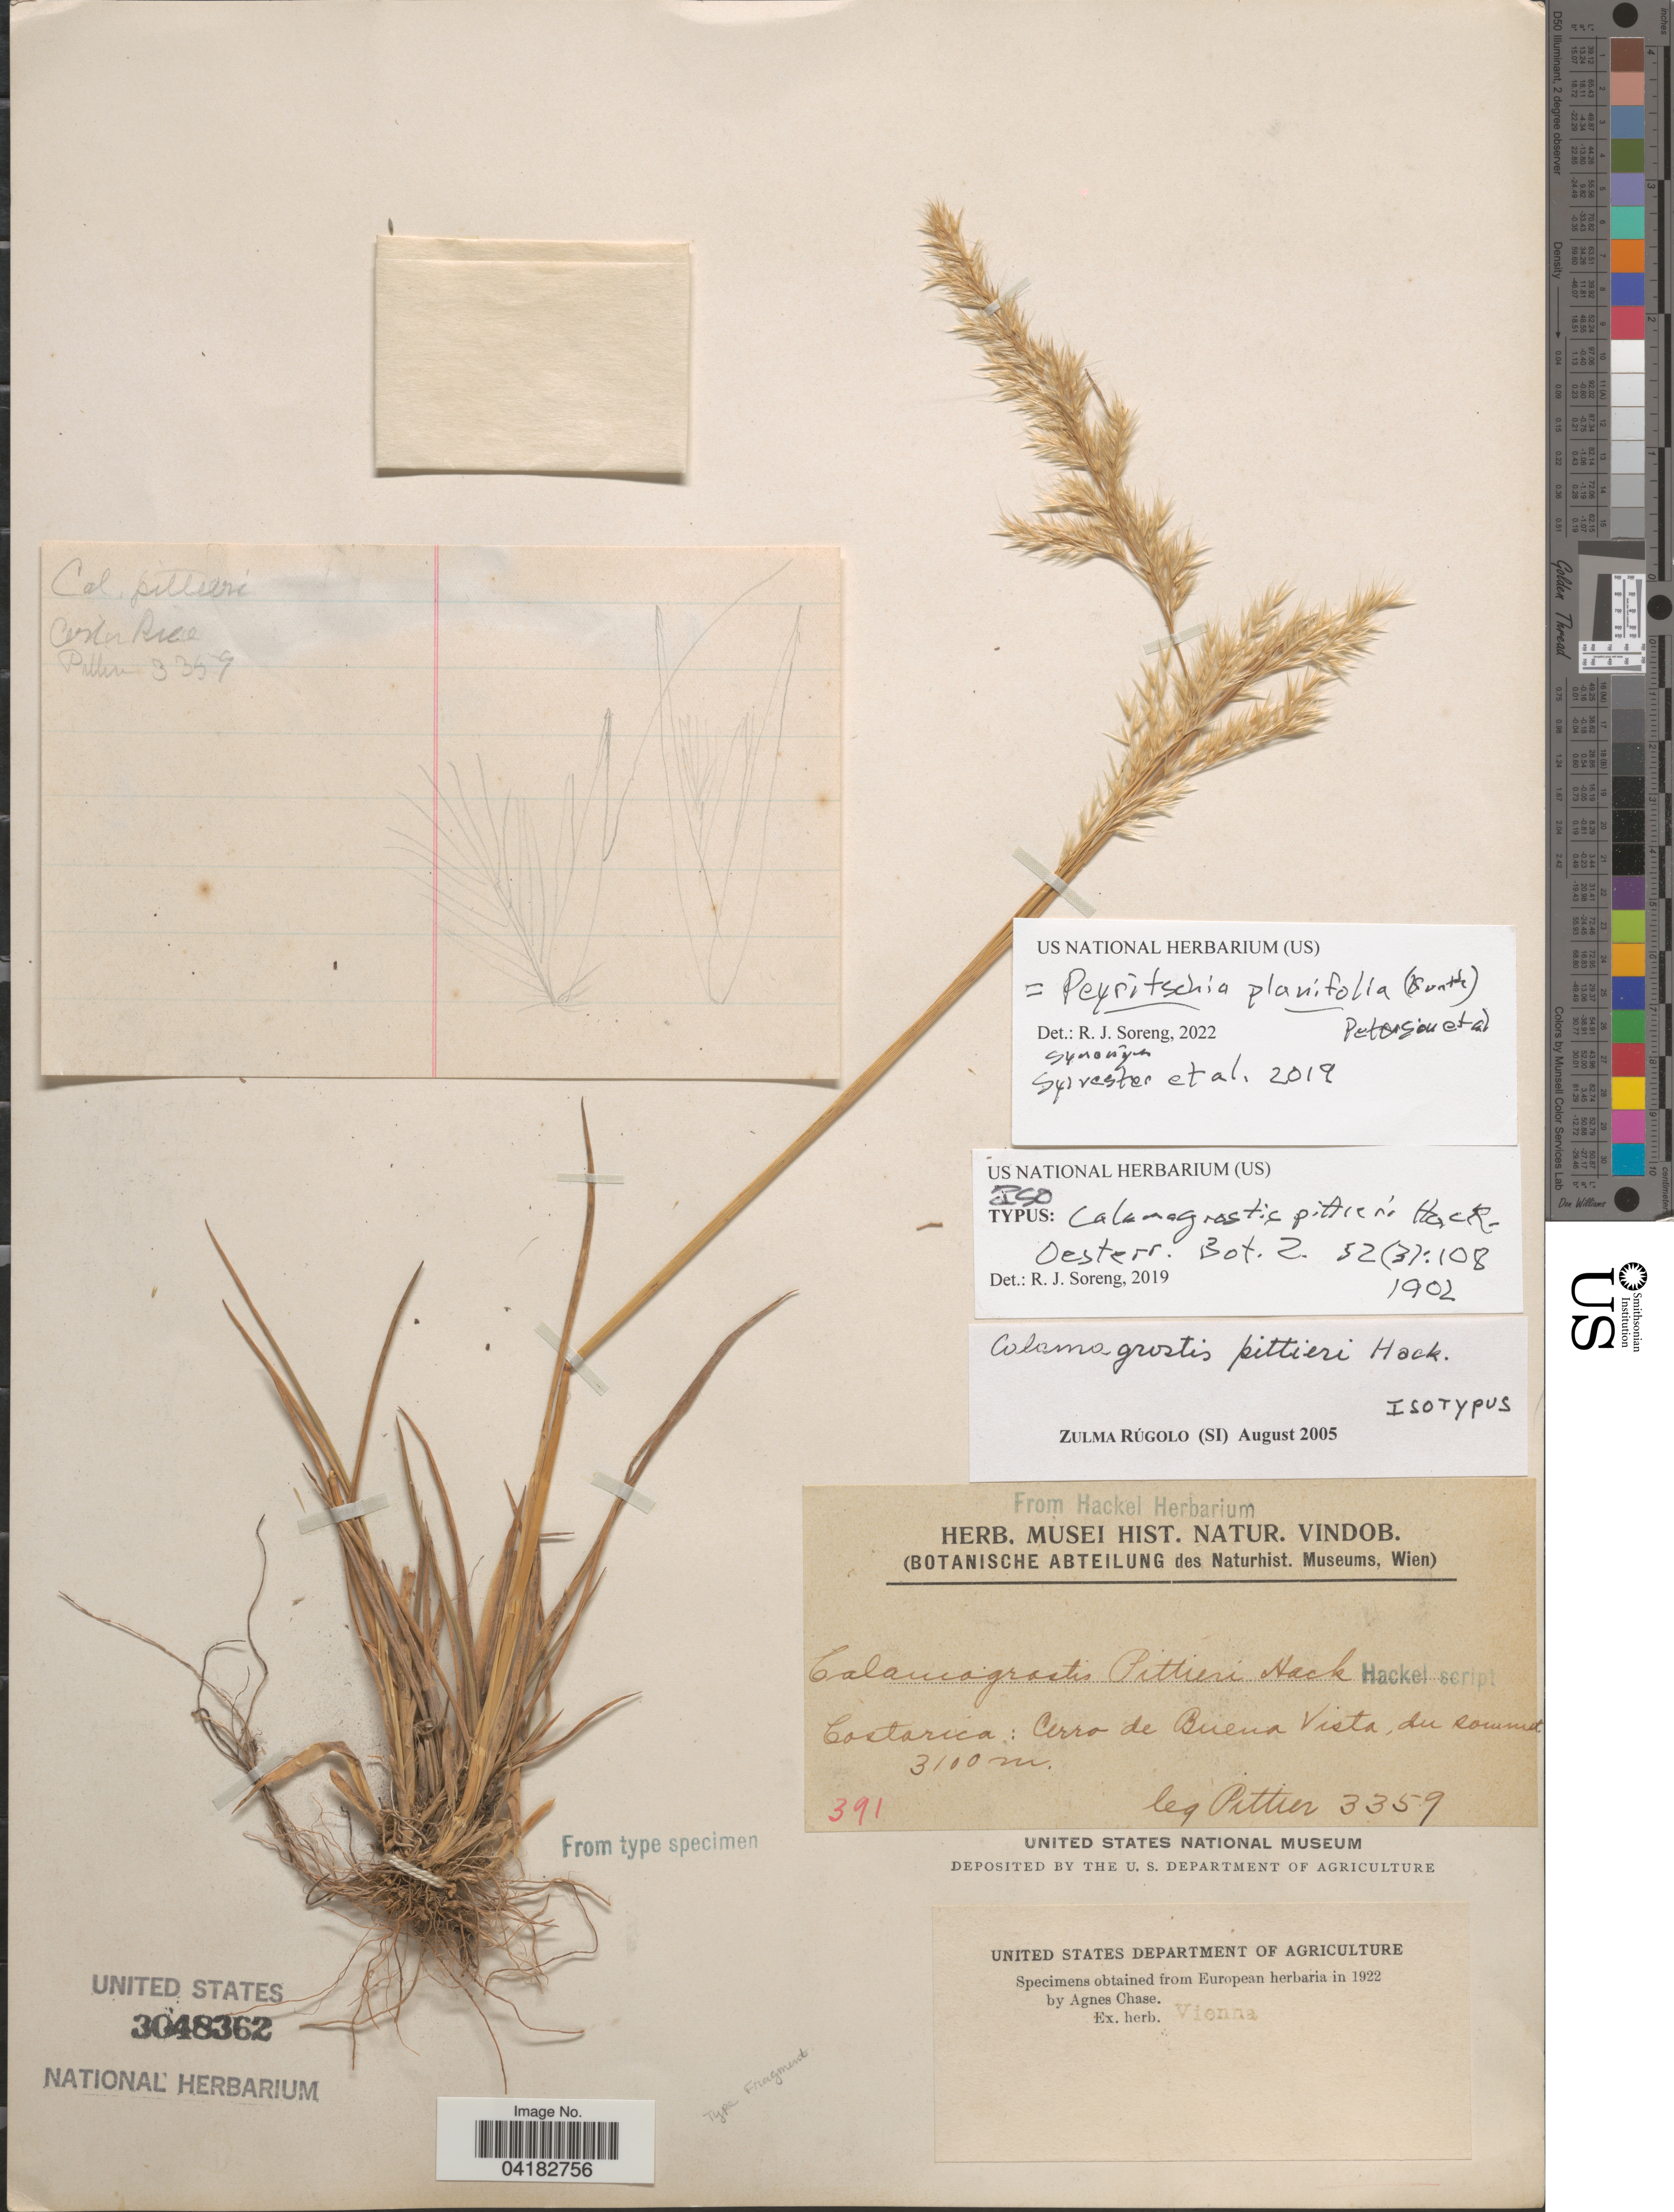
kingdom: Plantae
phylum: Tracheophyta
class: Liliopsida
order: Poales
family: Poaceae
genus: Calamagrostis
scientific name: Calamagrostis pittieri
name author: Hack.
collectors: Pittier, --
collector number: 3359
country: Costa Rica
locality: Cerro de Buena Vista, du Rommet.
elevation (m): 3100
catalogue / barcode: US 3048362